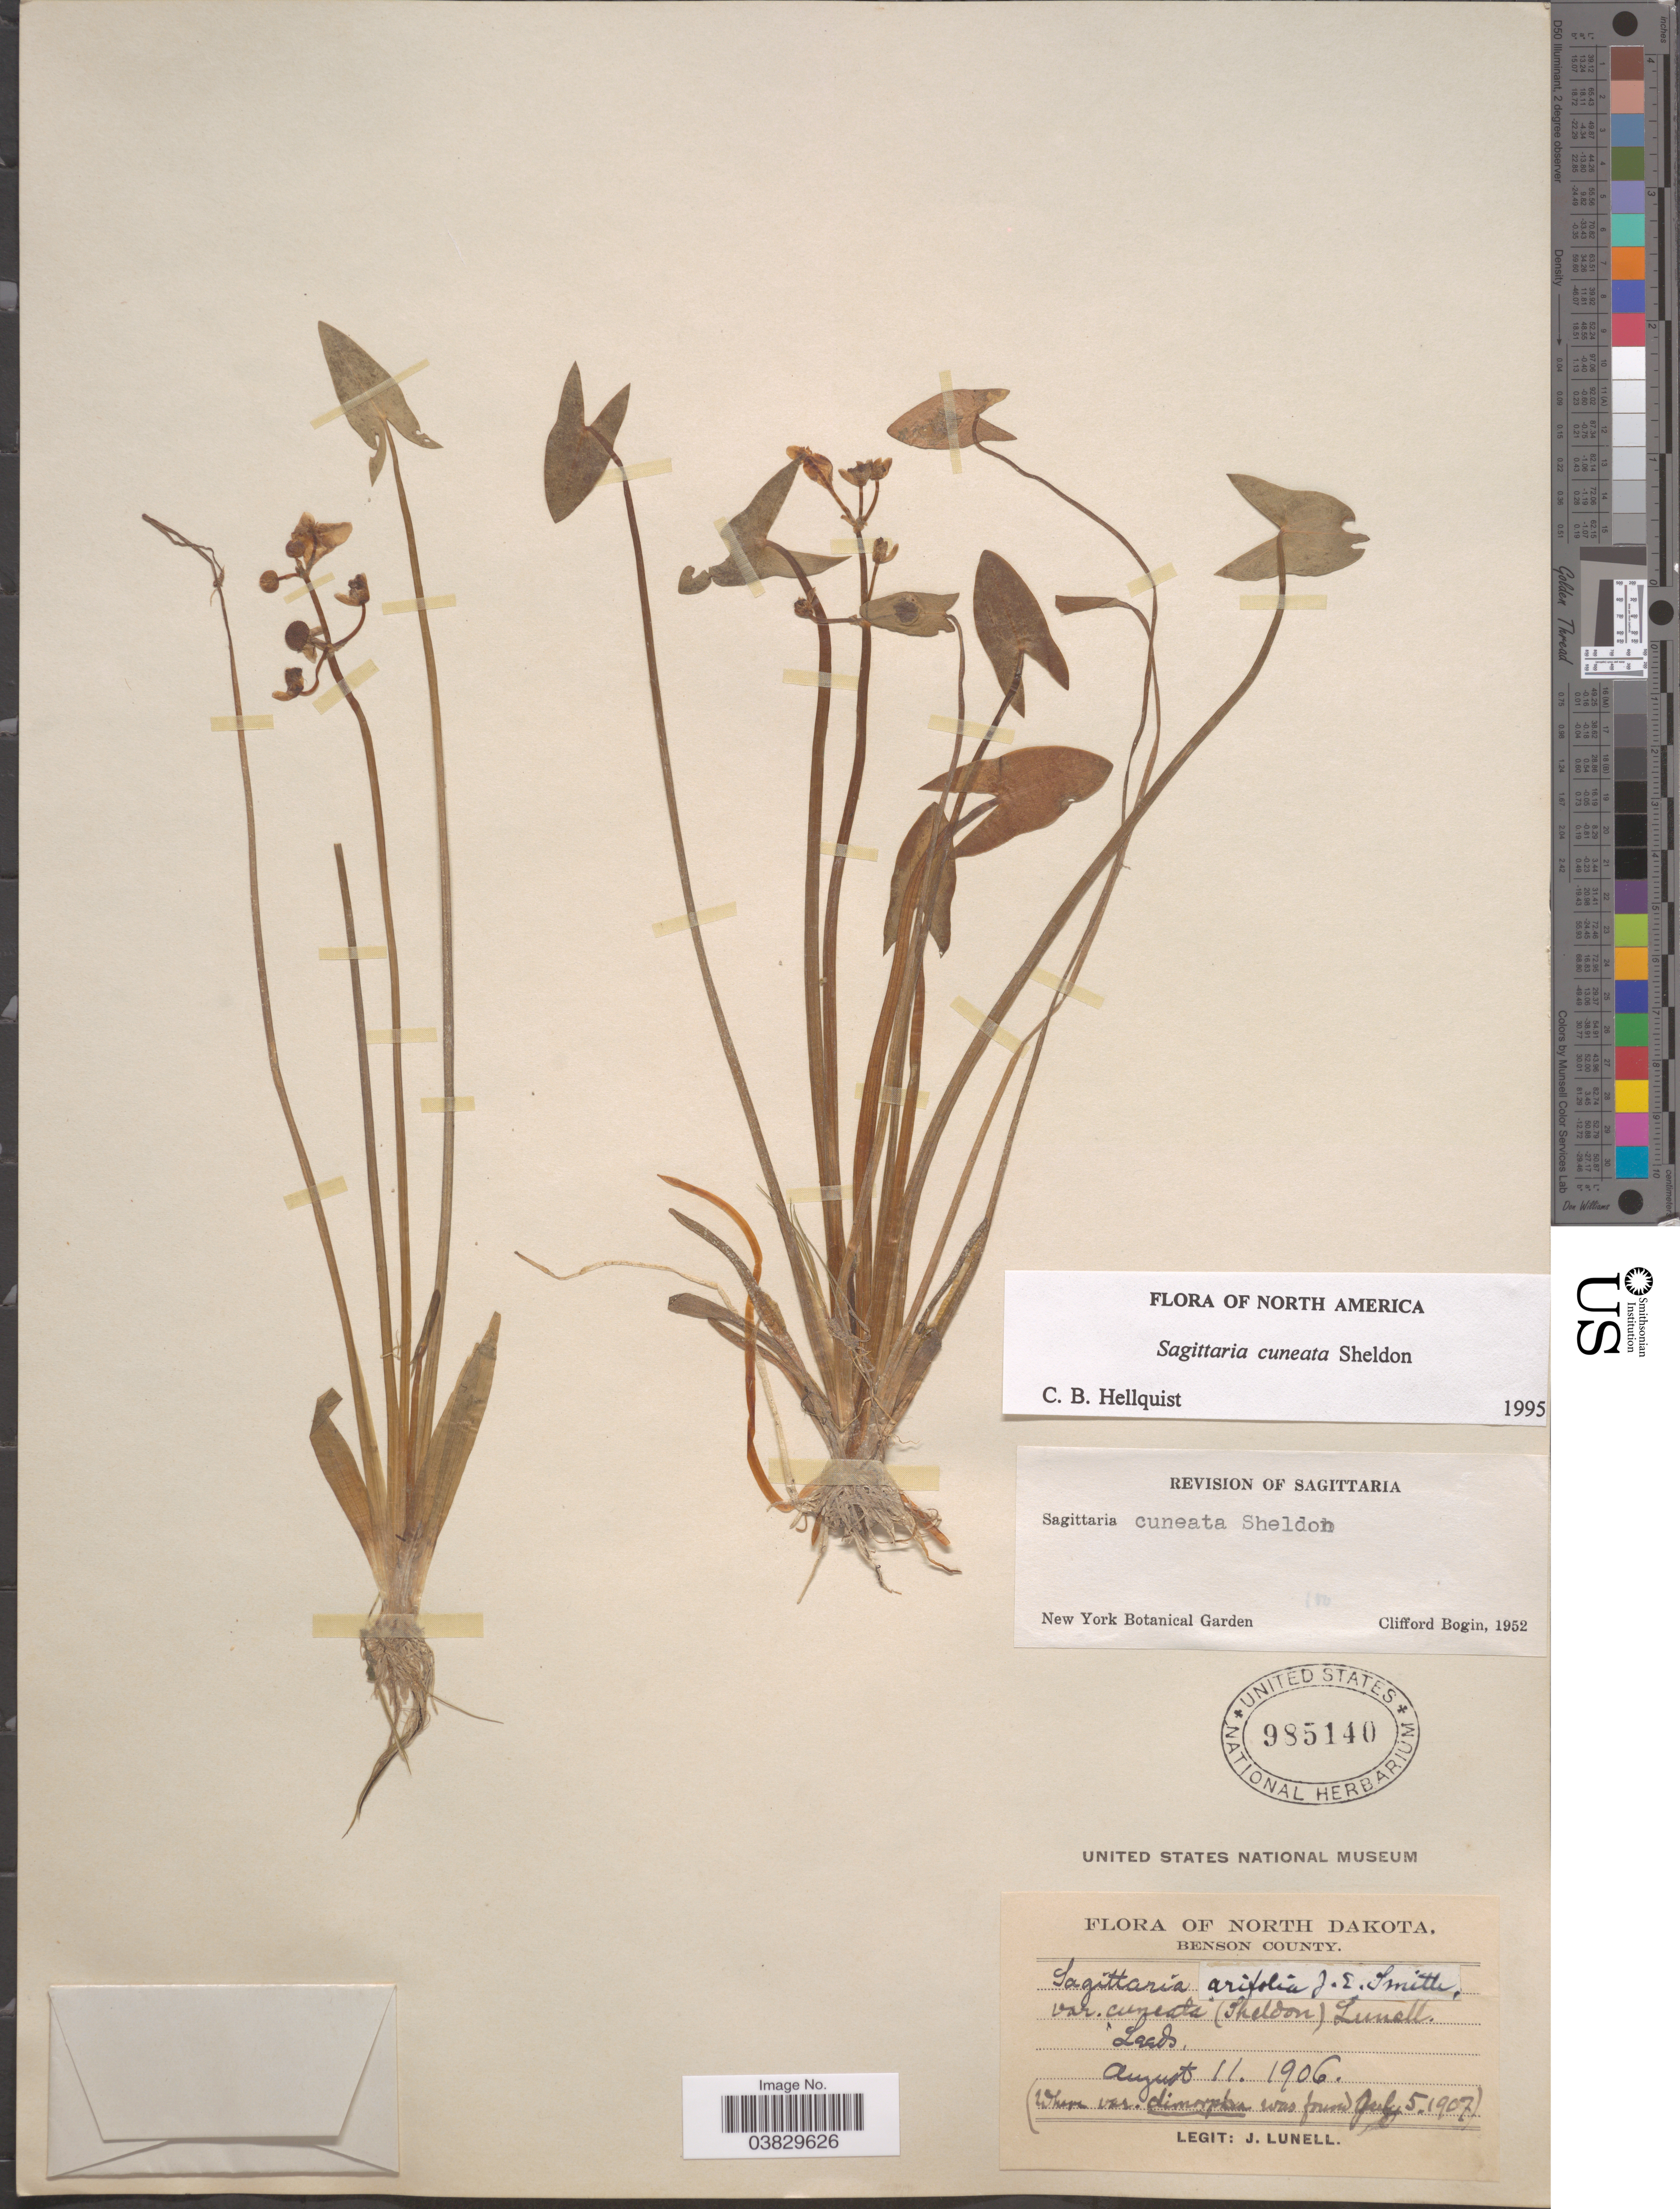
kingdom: Plantae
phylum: Tracheophyta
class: Liliopsida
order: Alismatales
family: Alismataceae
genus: Sagittaria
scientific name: Sagittaria cuneata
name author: E. Sheld.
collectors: J. Lunell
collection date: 1906-08-11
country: United States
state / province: North Dakota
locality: Benson County. Leeds.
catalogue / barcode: US 985140